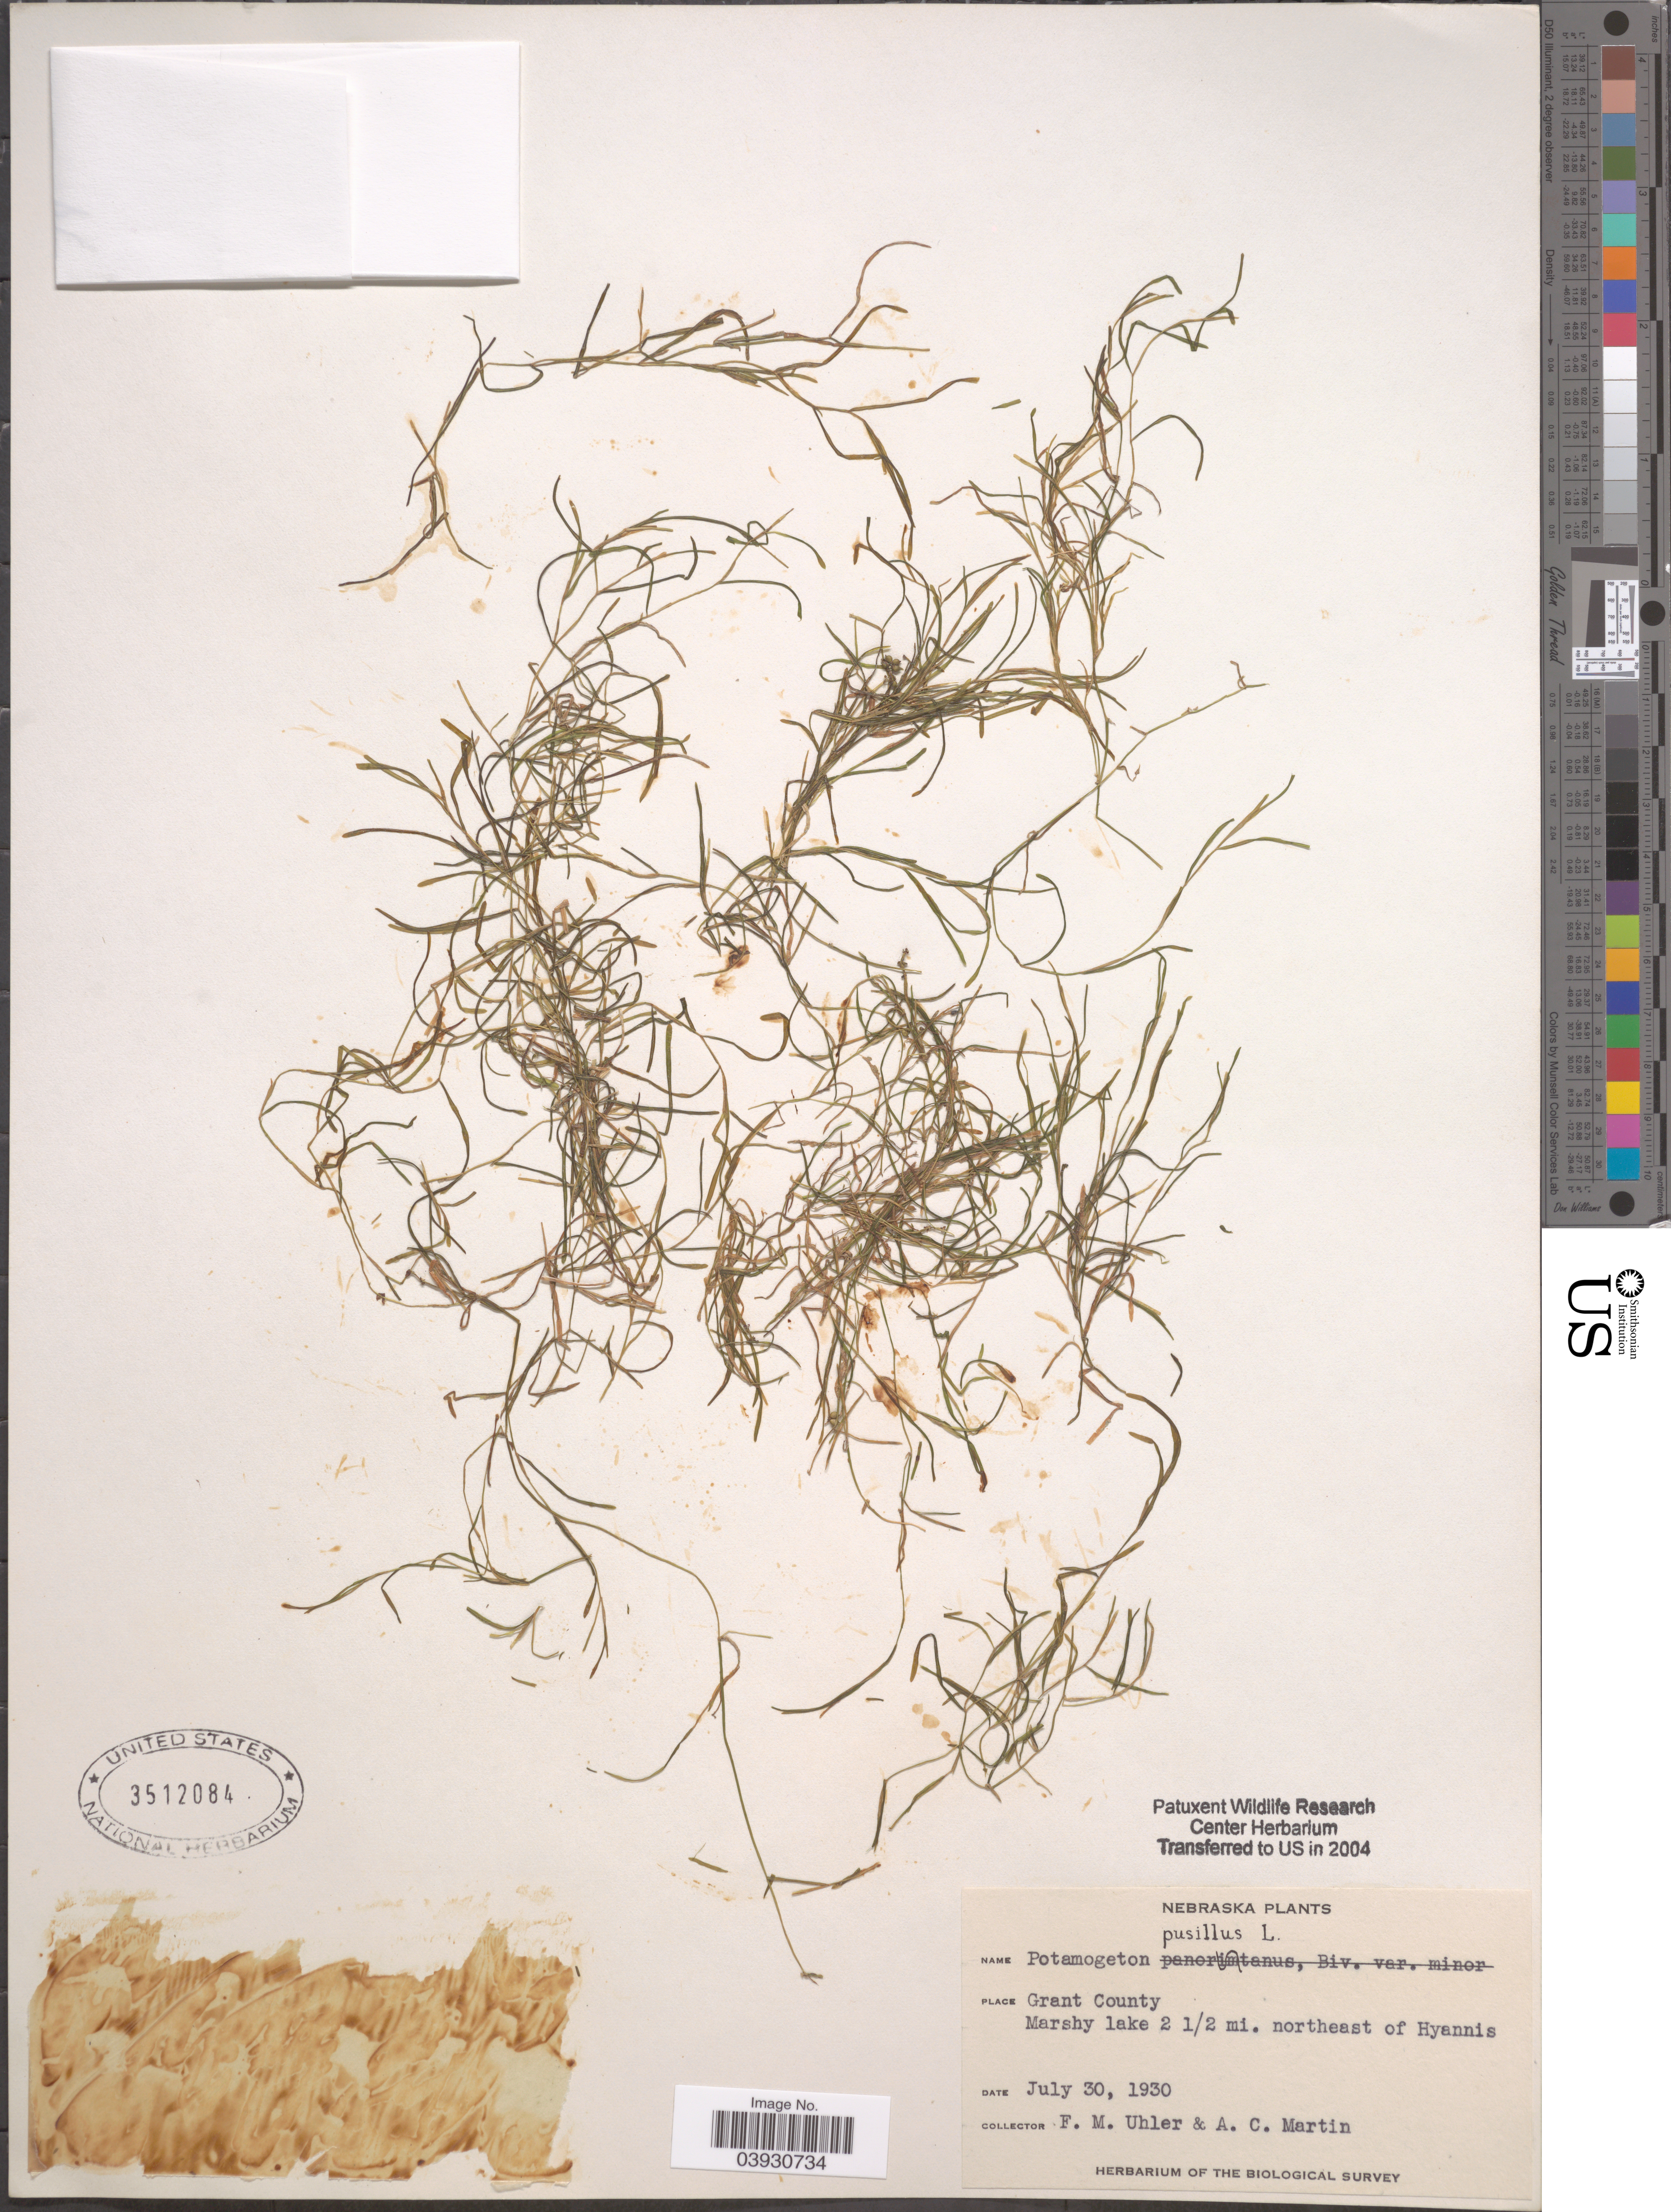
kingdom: Plantae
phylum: Tracheophyta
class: Liliopsida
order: Alismatales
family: Potamogetonaceae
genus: Potamogeton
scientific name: Potamogeton pusillus var. pusillus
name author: L.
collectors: F. M. Uhler & A. C. Martin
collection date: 1930-07-30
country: United States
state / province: Nebraska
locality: Grant County. Marshy lake 2 ½ mi. northeast of Hyannis.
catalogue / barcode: US 3512084